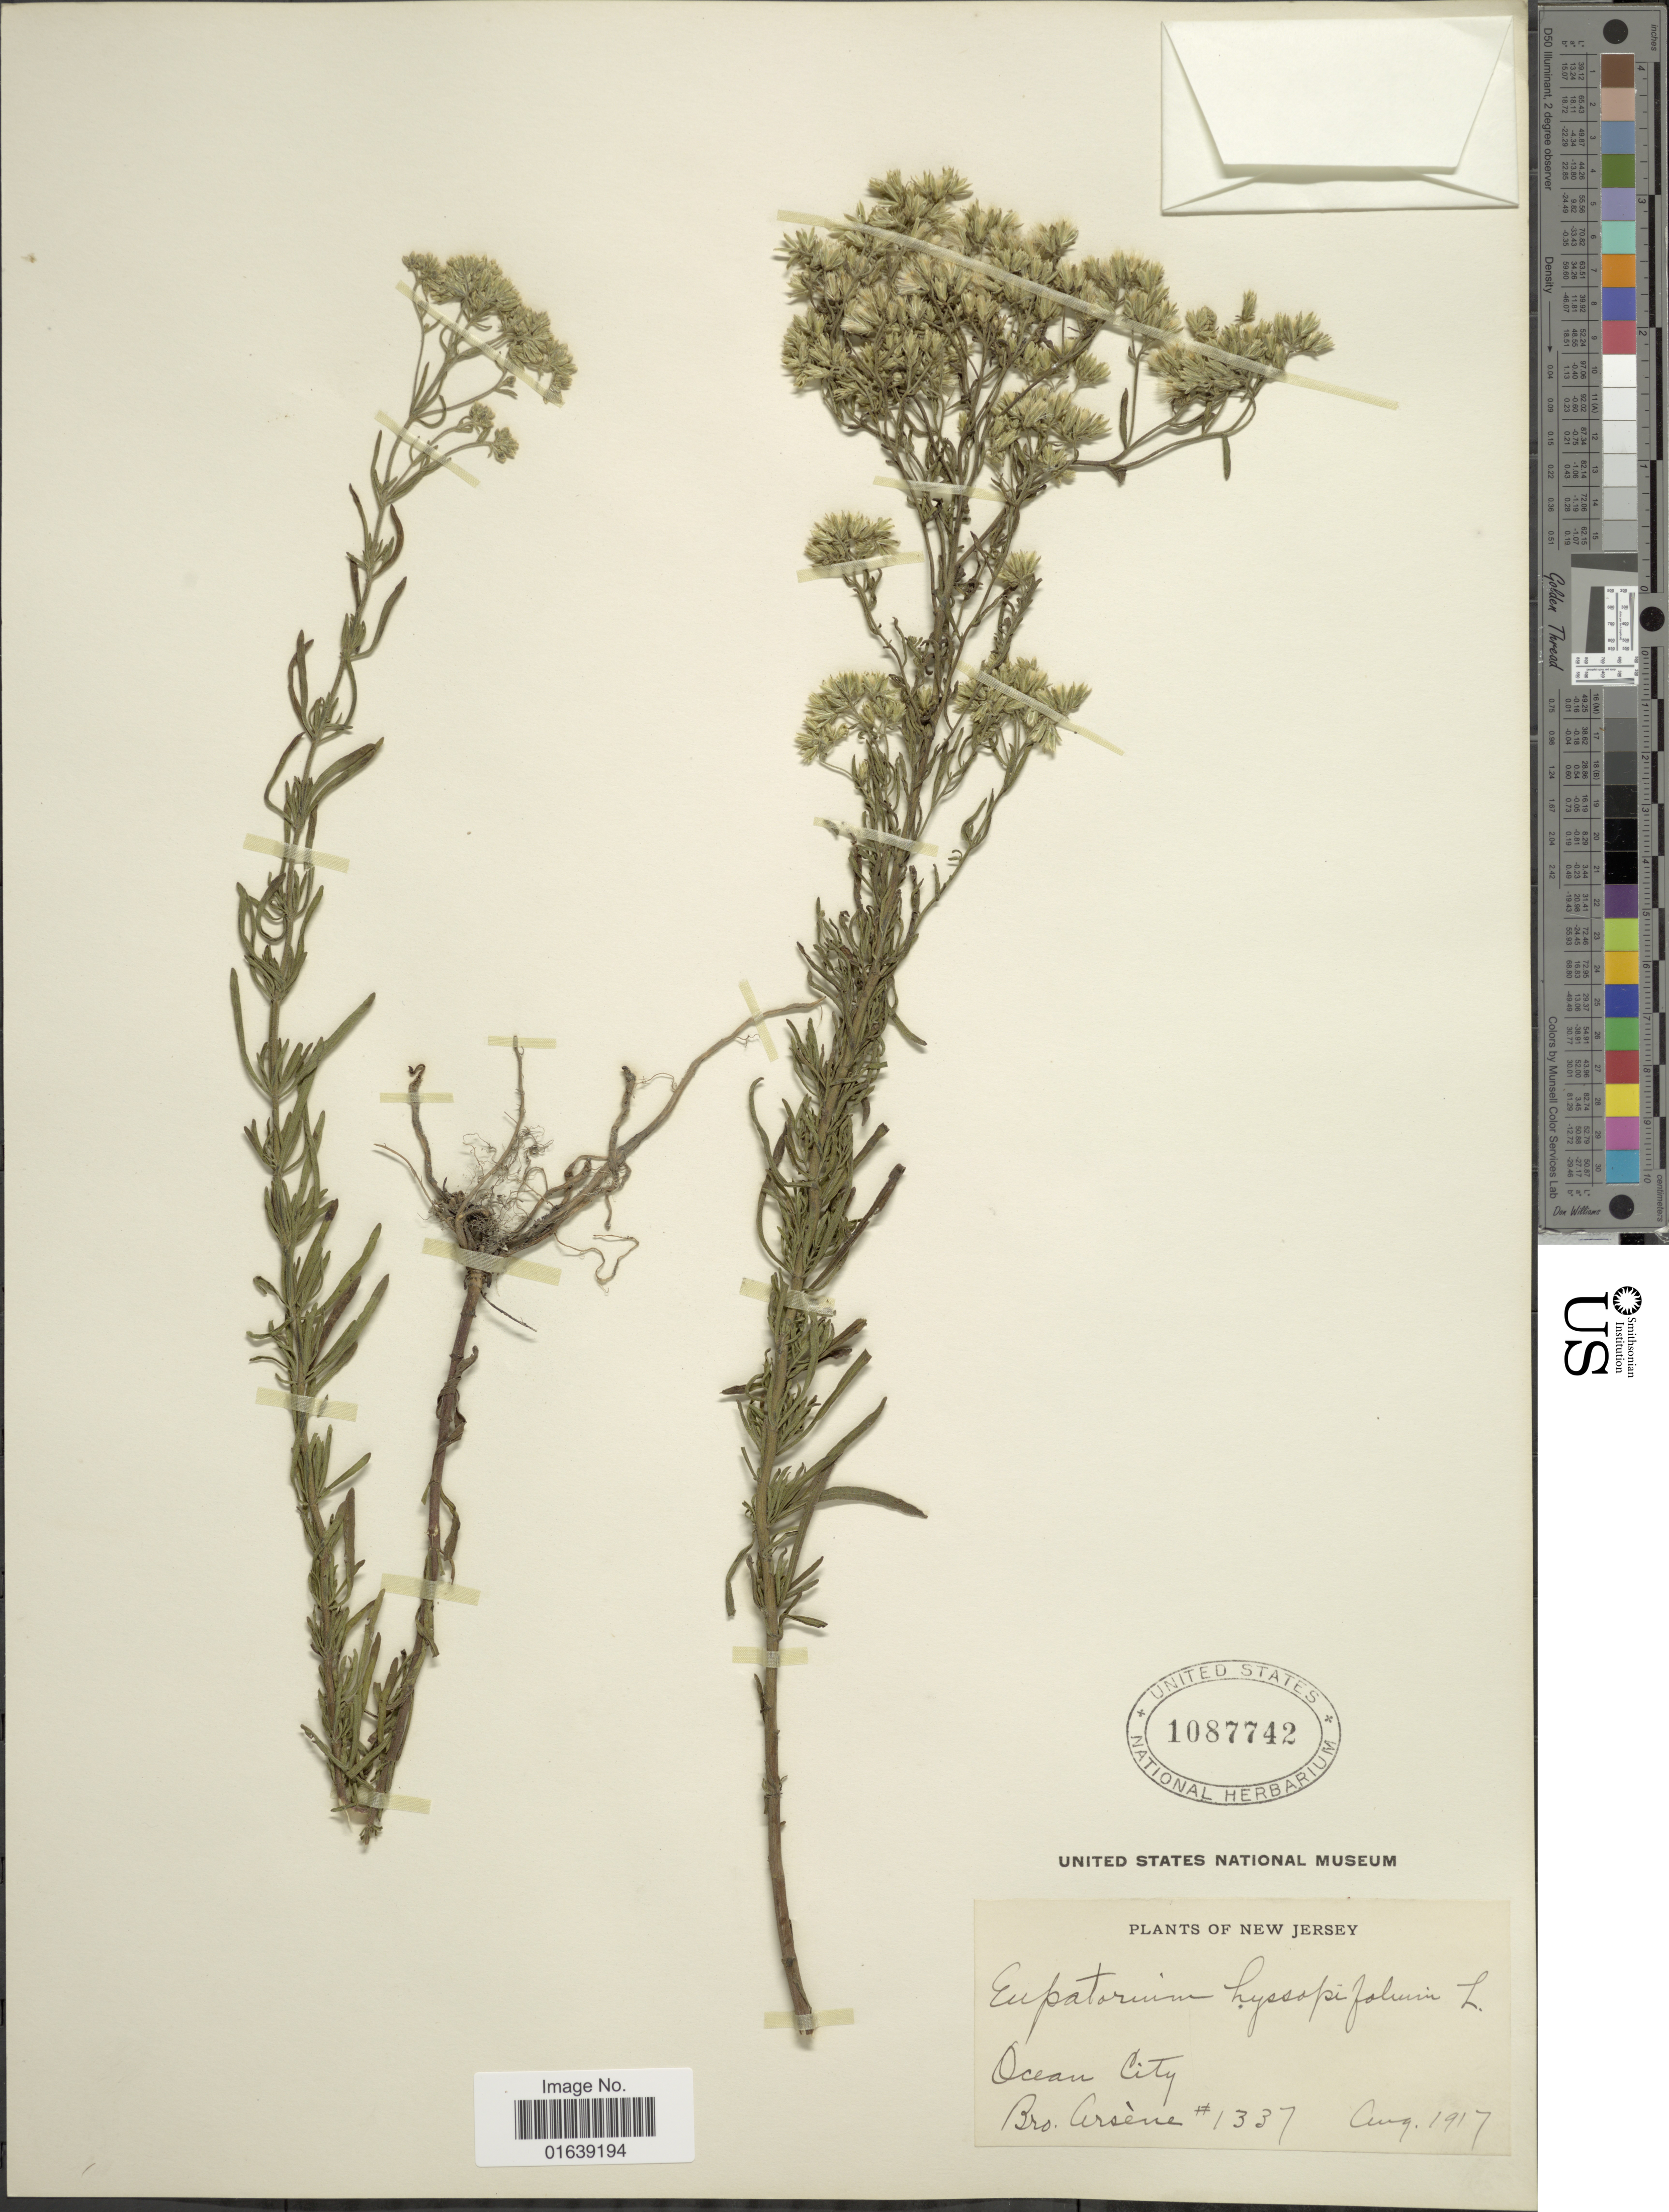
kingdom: Plantae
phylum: Tracheophyta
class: Magnoliopsida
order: Asterales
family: Asteraceae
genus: Eupatorium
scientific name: Eupatorium hyssopifolium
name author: L.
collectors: Bro. G. Arsène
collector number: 1337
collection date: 1917-08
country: United States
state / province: New Jersey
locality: New Jersey. Ocean City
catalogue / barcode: US 1087742